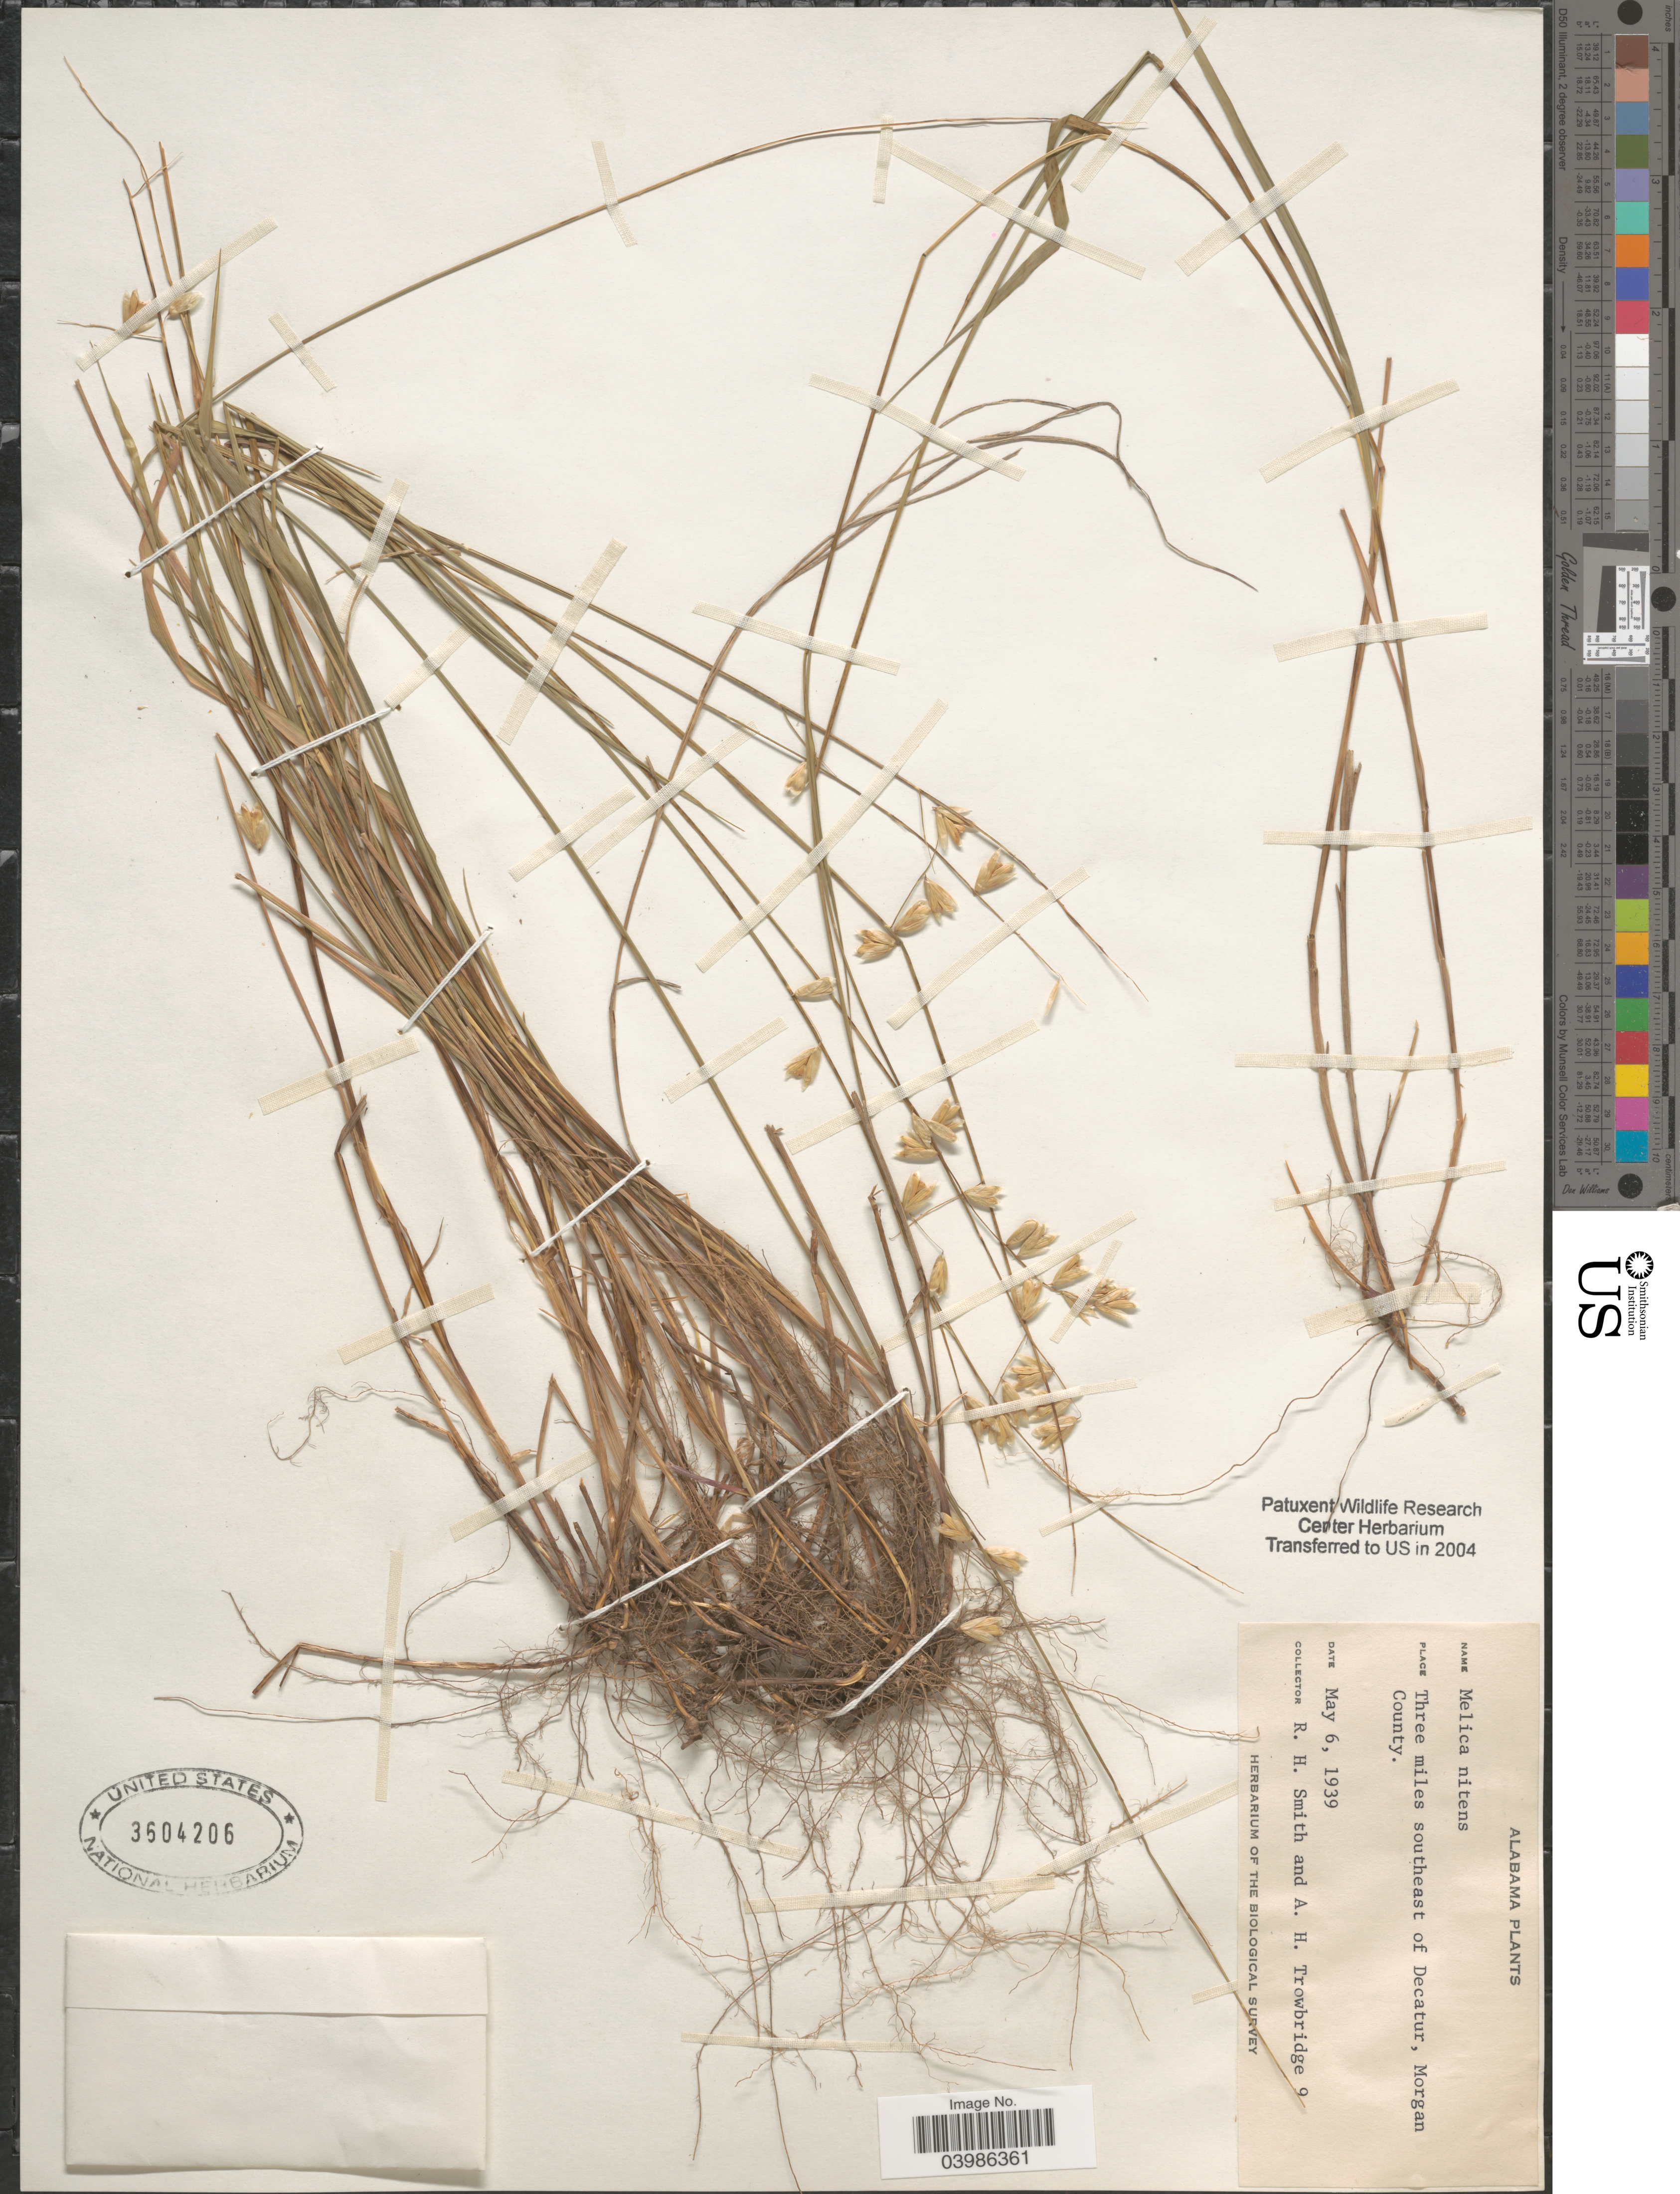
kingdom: Plantae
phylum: Tracheophyta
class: Liliopsida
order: Poales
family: Poaceae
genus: Melica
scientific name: Melica nitens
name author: (Scribn.) Nutt. ex Piper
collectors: R. H. Smith & A. H. Trowbridge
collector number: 9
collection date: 1939-05-06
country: United States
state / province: Alabama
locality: Three miles southeast of Decatur, Morgan County.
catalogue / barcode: US 3604206